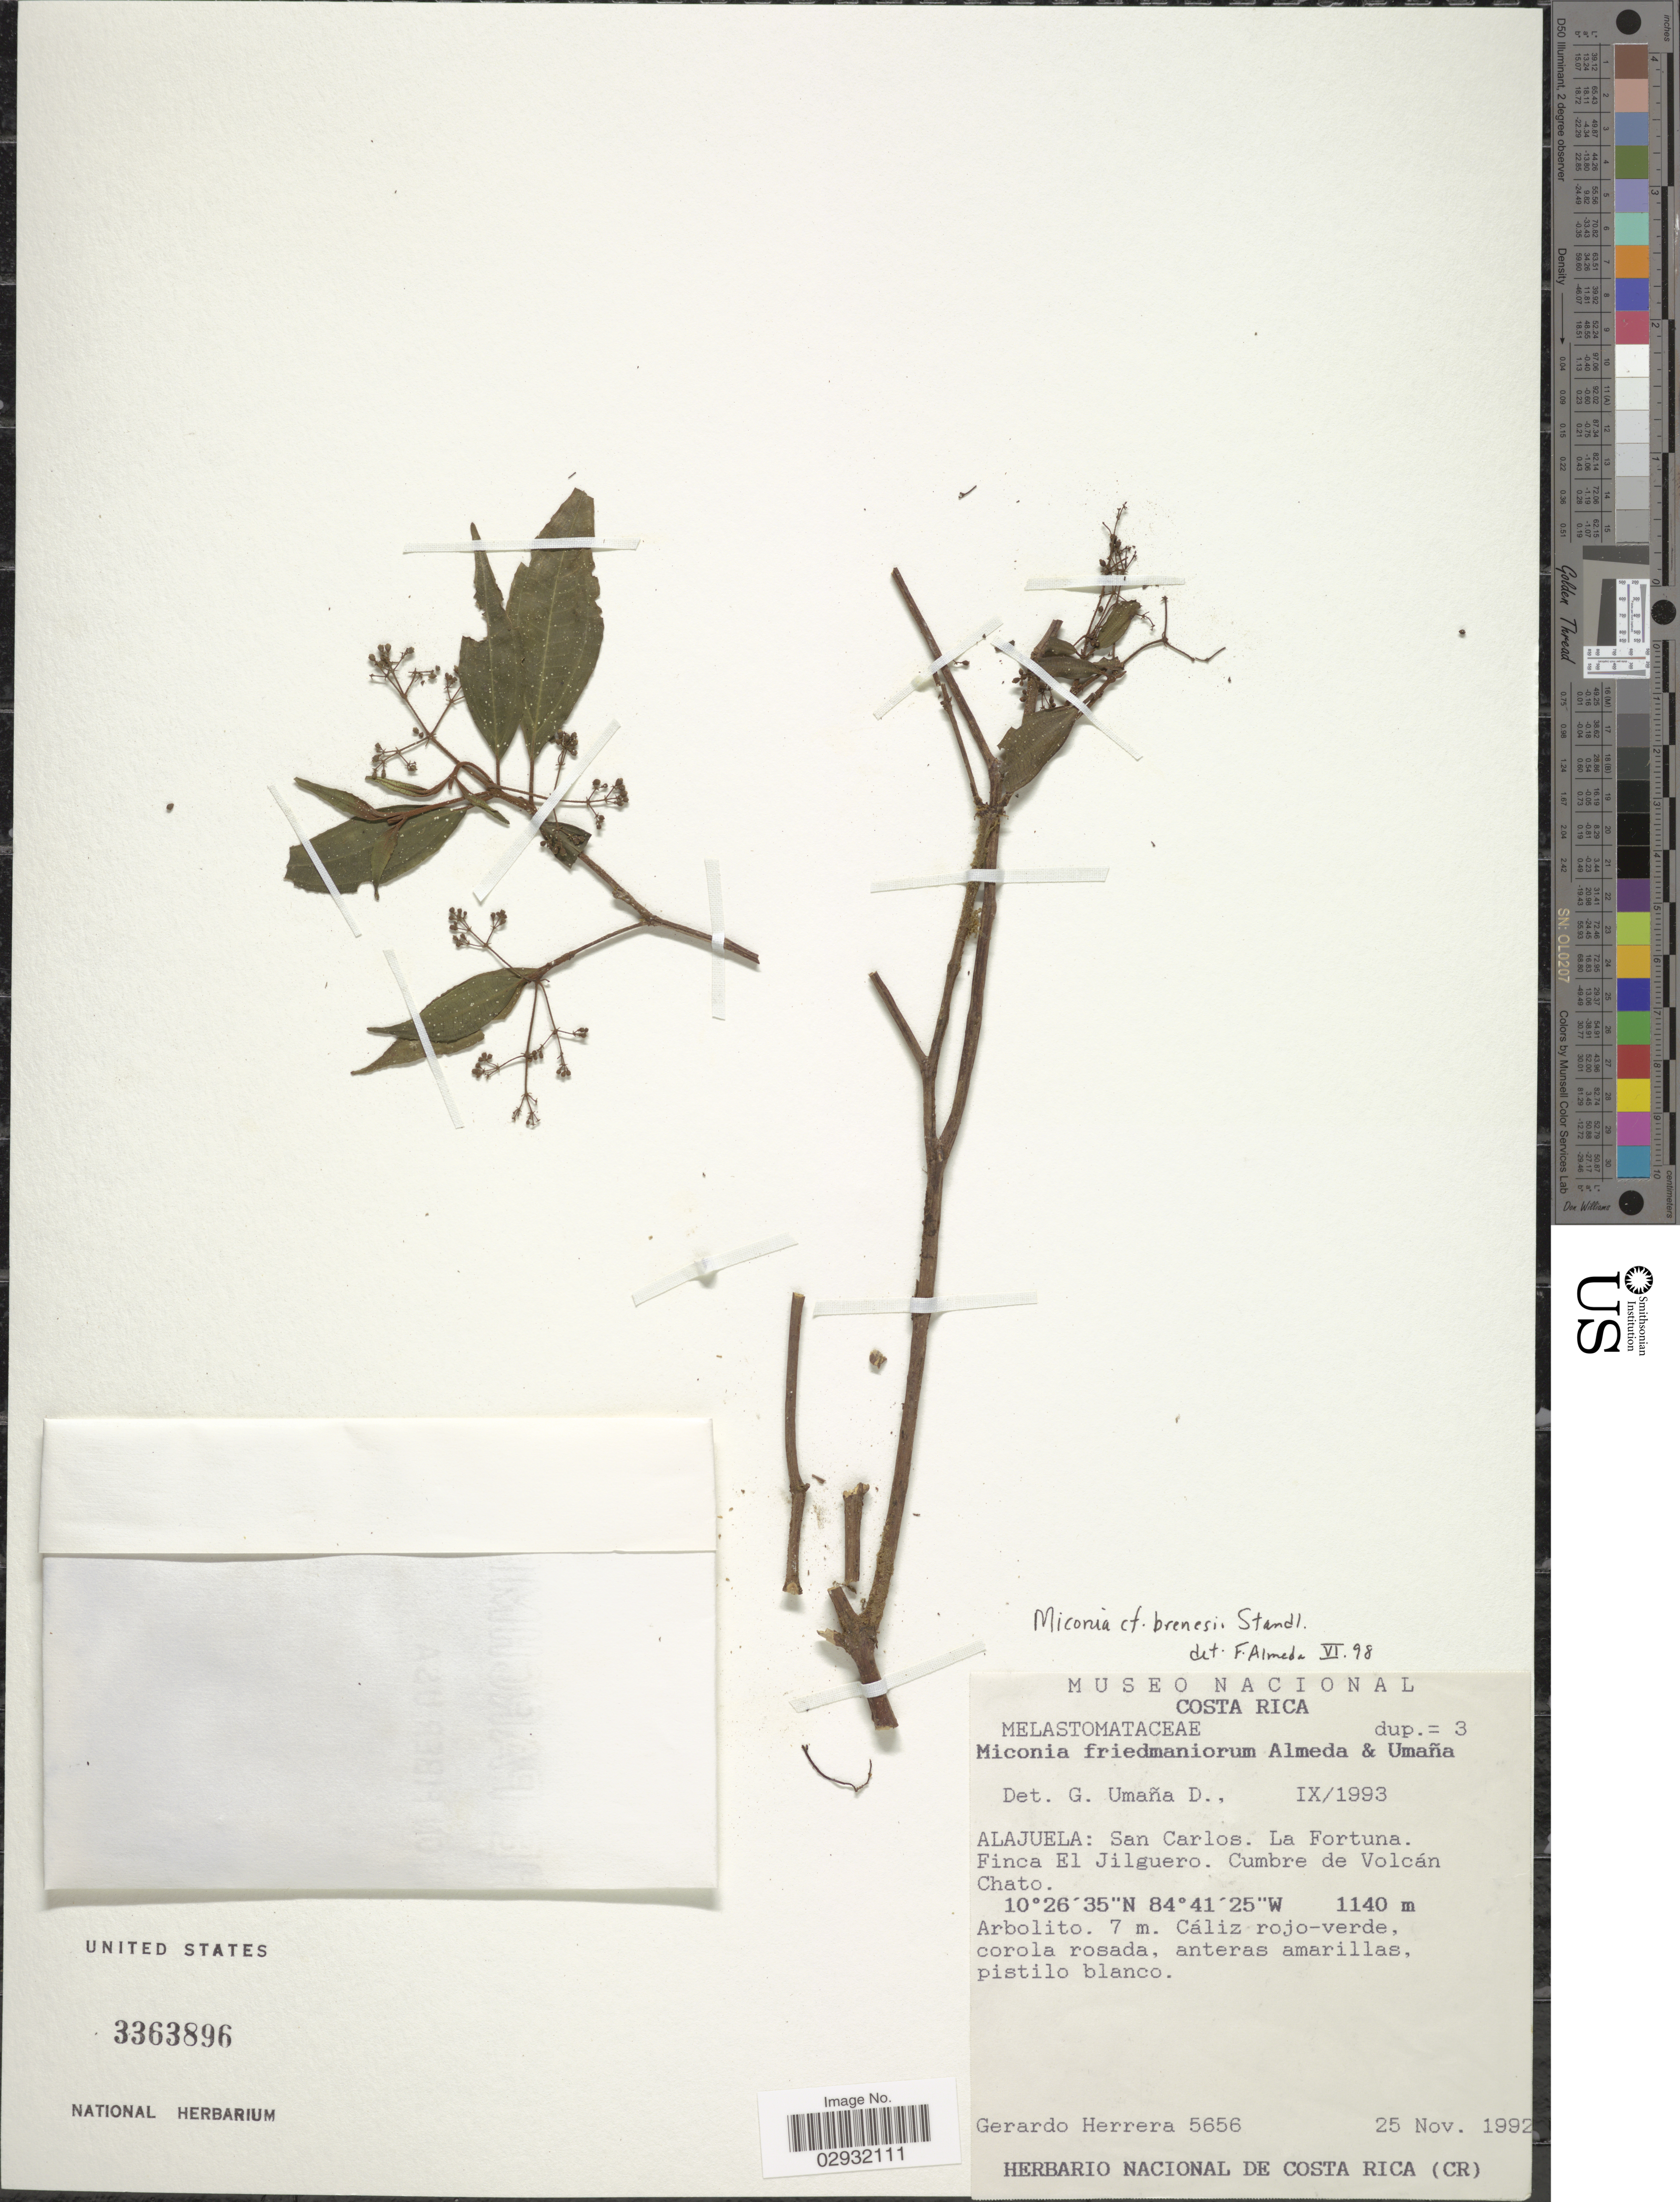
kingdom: Plantae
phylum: Tracheophyta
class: Magnoliopsida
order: Myrtales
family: Melastomataceae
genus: Miconia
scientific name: Miconia brenesii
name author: Standl.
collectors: G. Herrera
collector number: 5656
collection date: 1992-11-25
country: Costa Rica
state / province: Alajuela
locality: San Carlos, La Fortuna, Finca El Jilguero, Cumbre de Volcán Chato.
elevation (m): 1140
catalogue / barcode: US 3363896